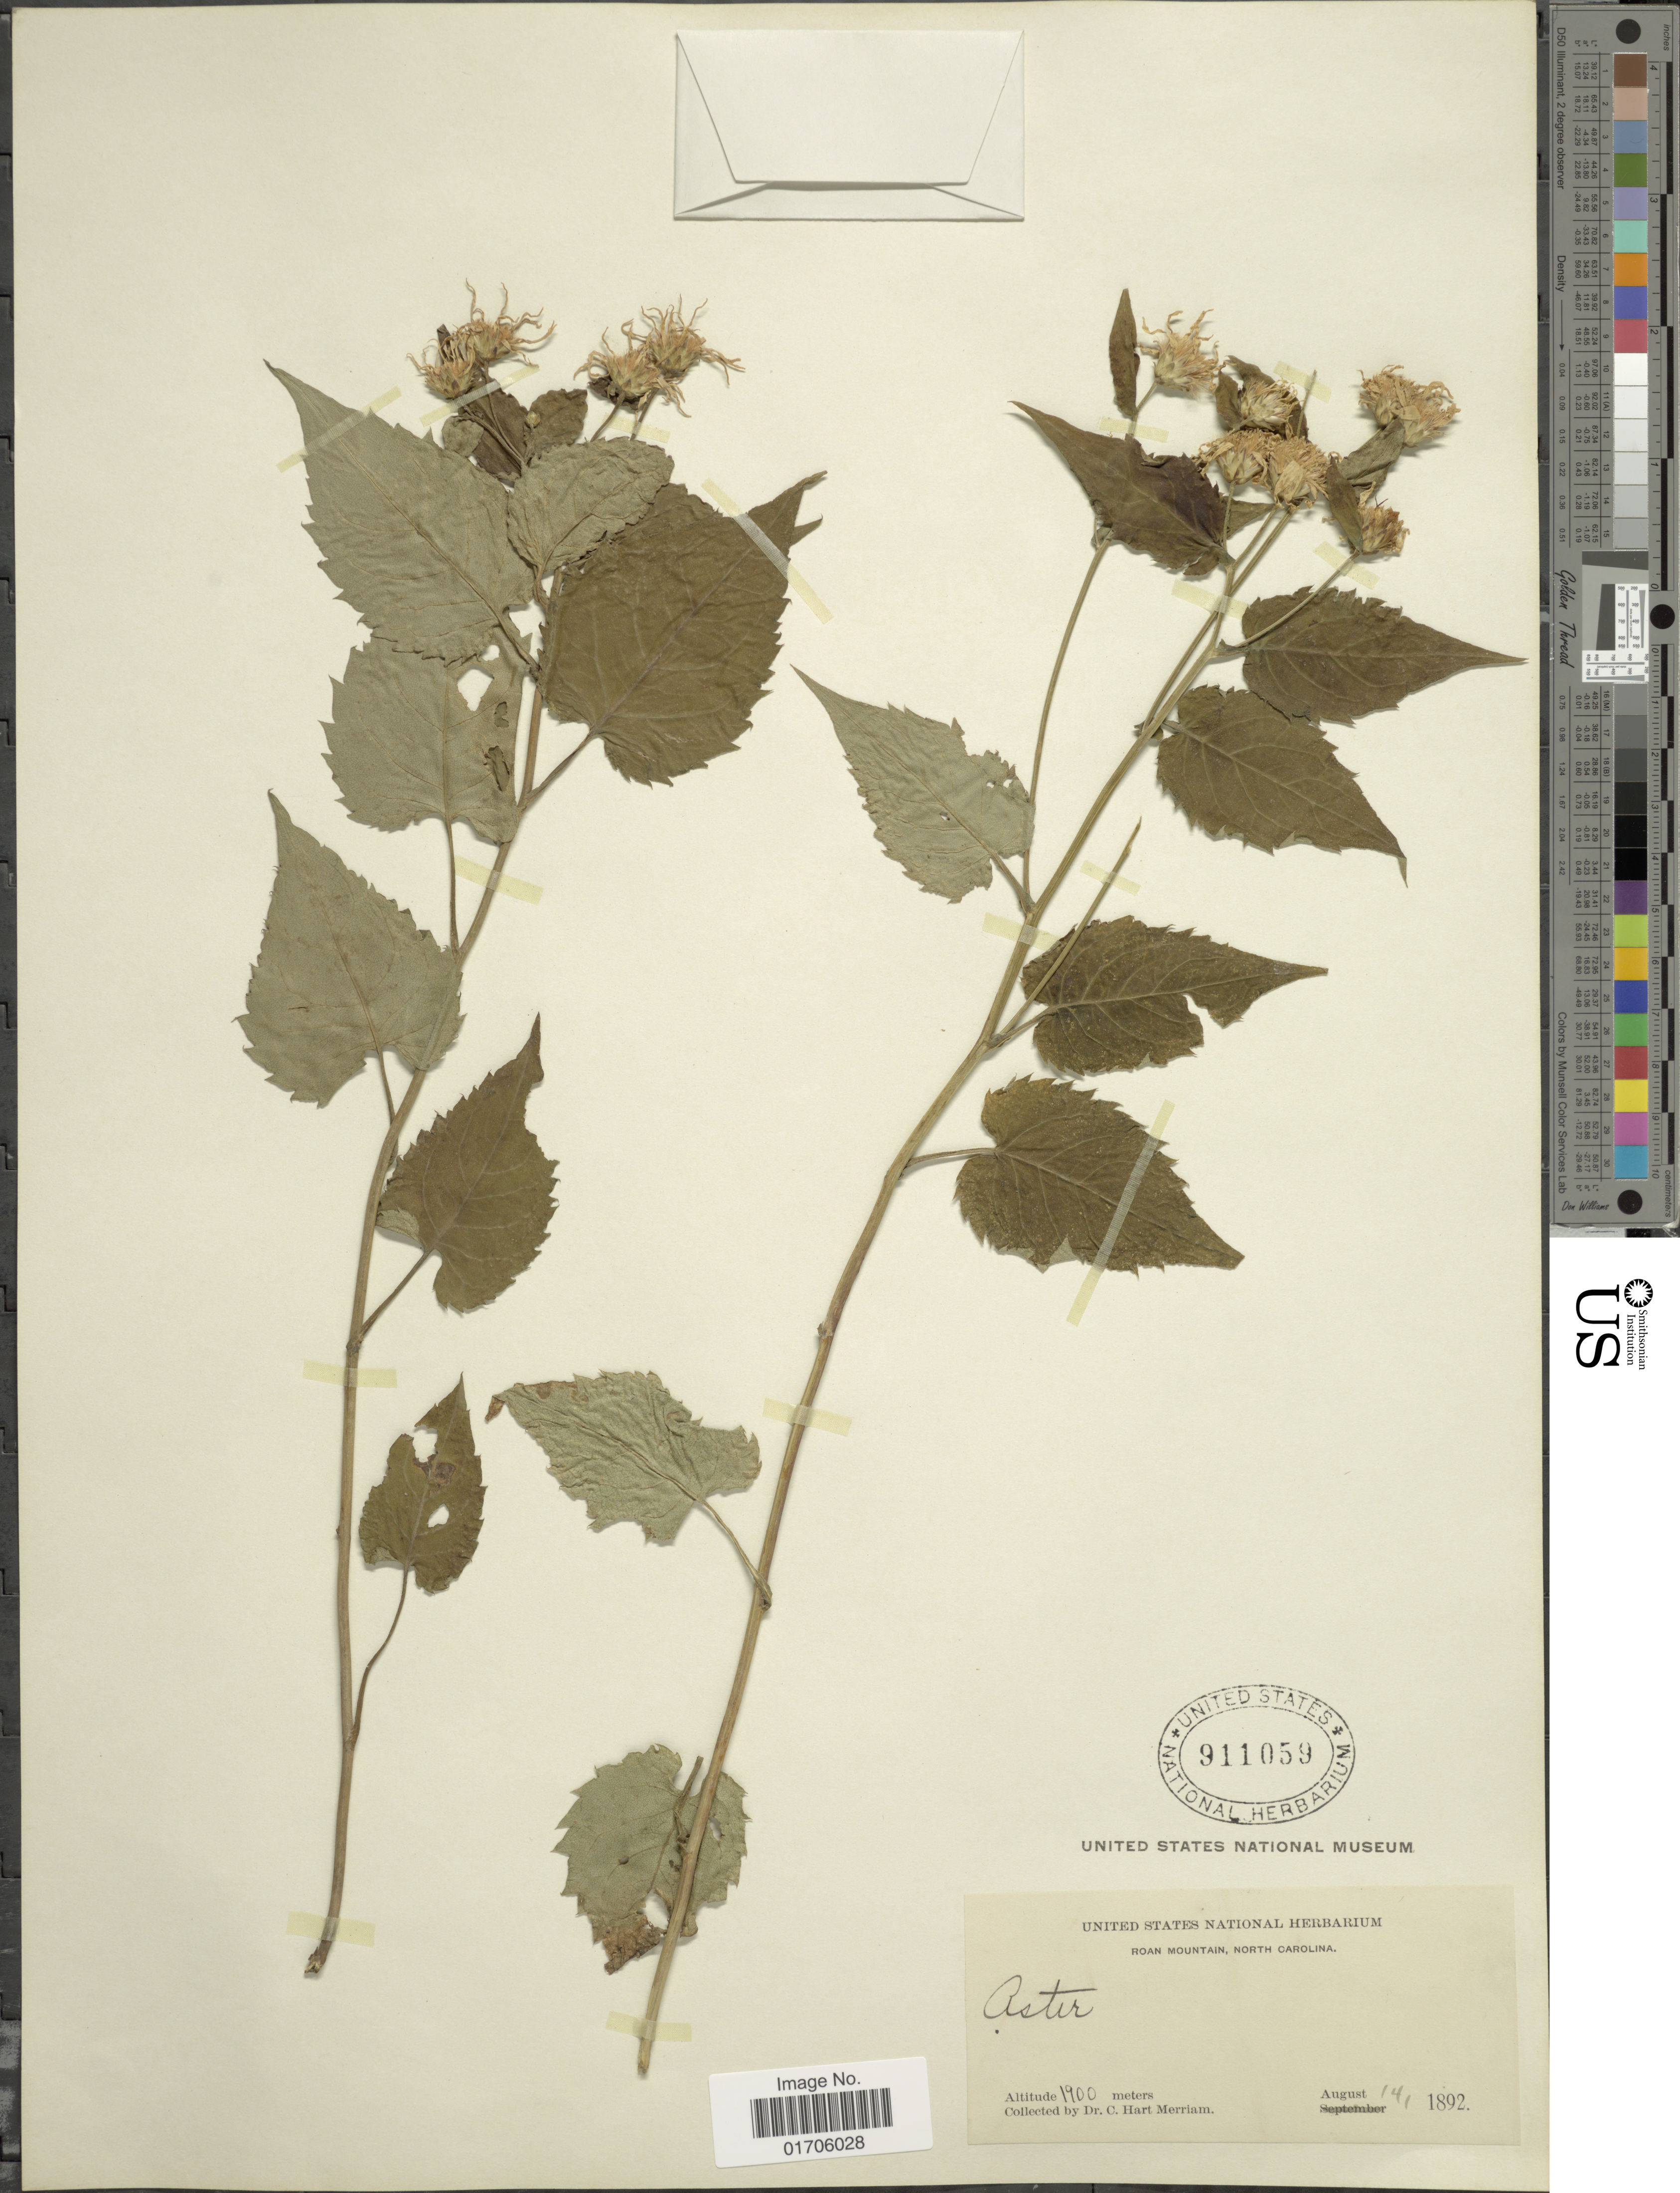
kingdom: Plantae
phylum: Tracheophyta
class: Magnoliopsida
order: Asterales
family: Asteraceae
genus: Eurybia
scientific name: Eurybia sp.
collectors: C. Merriam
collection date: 1892-08-14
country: United States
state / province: North Carolina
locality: Roan Mountain, North Carolina.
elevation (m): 1900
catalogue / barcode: US 911059